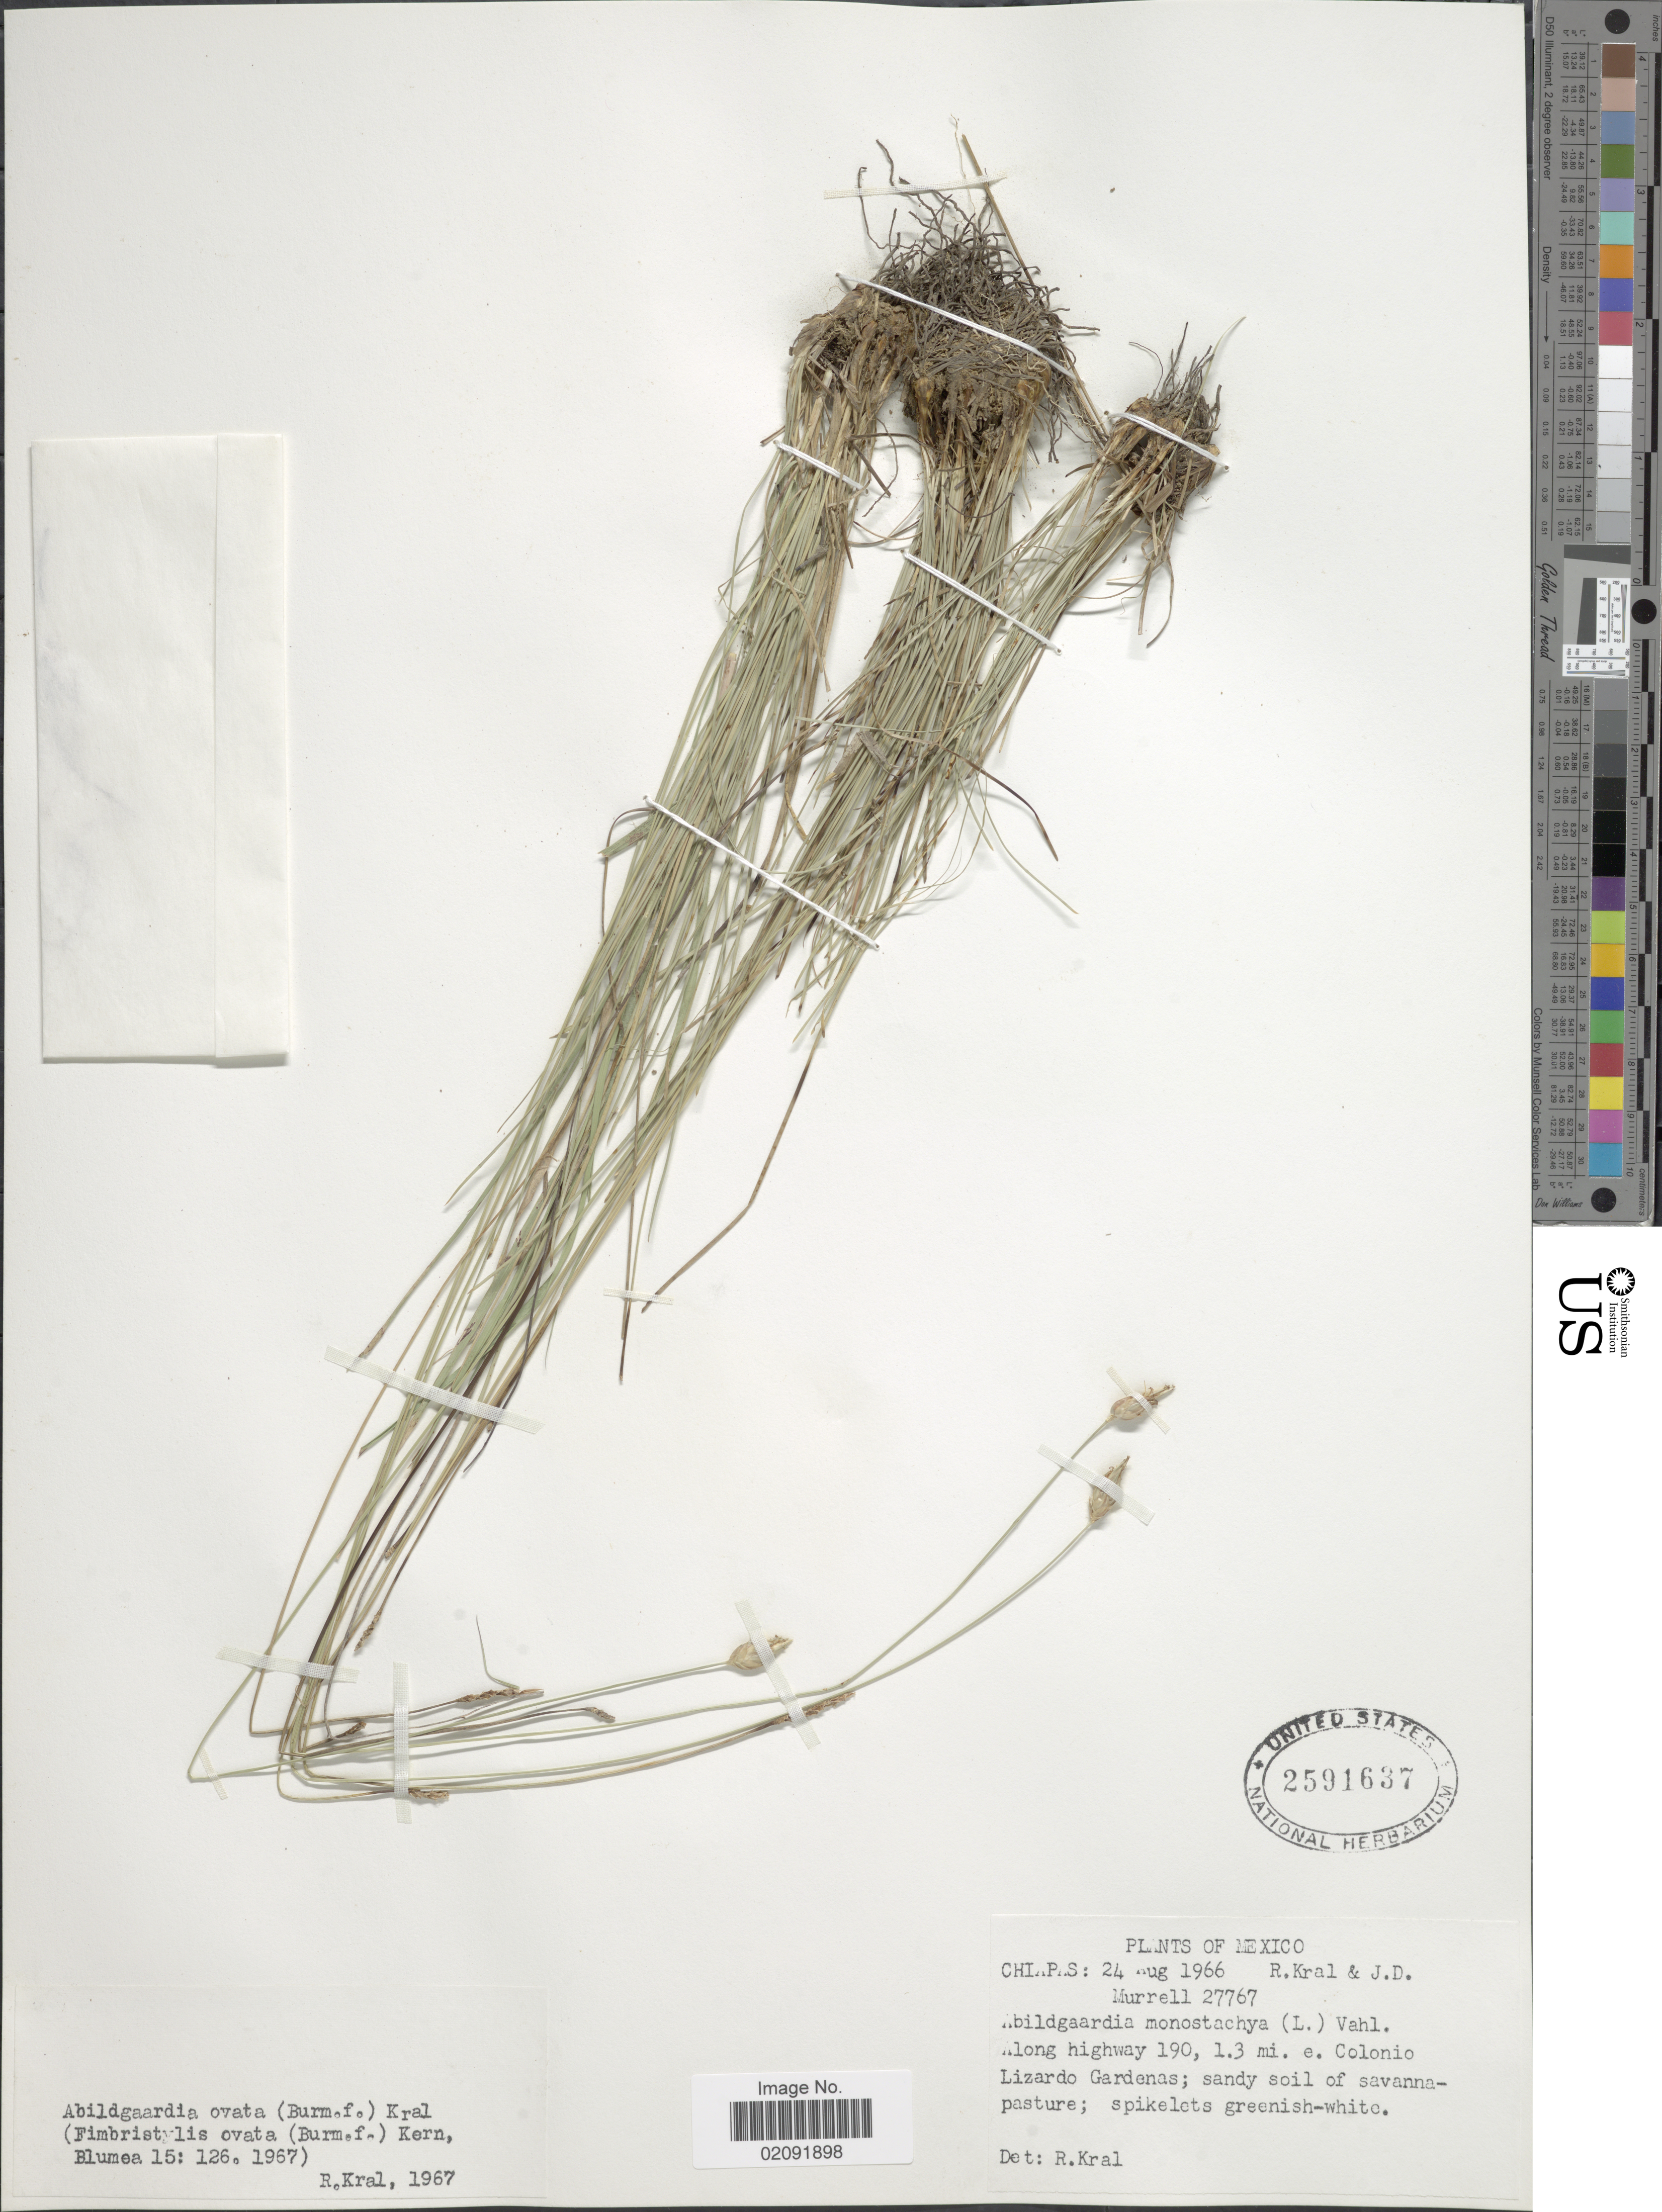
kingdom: Plantae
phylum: Tracheophyta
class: Liliopsida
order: Poales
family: Cyperaceae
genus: Abildgaardia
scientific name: Abildgaardia ovata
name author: (Burm. f.) Kral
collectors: R. Kral & J. Murrell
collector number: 27767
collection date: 1966-08-24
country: Mexico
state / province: Chiapas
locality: Along highway 190, 1.3 mi e. Colonio Lizardo Gardenas; sandy soil of savanna-pasture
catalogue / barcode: US 2591637